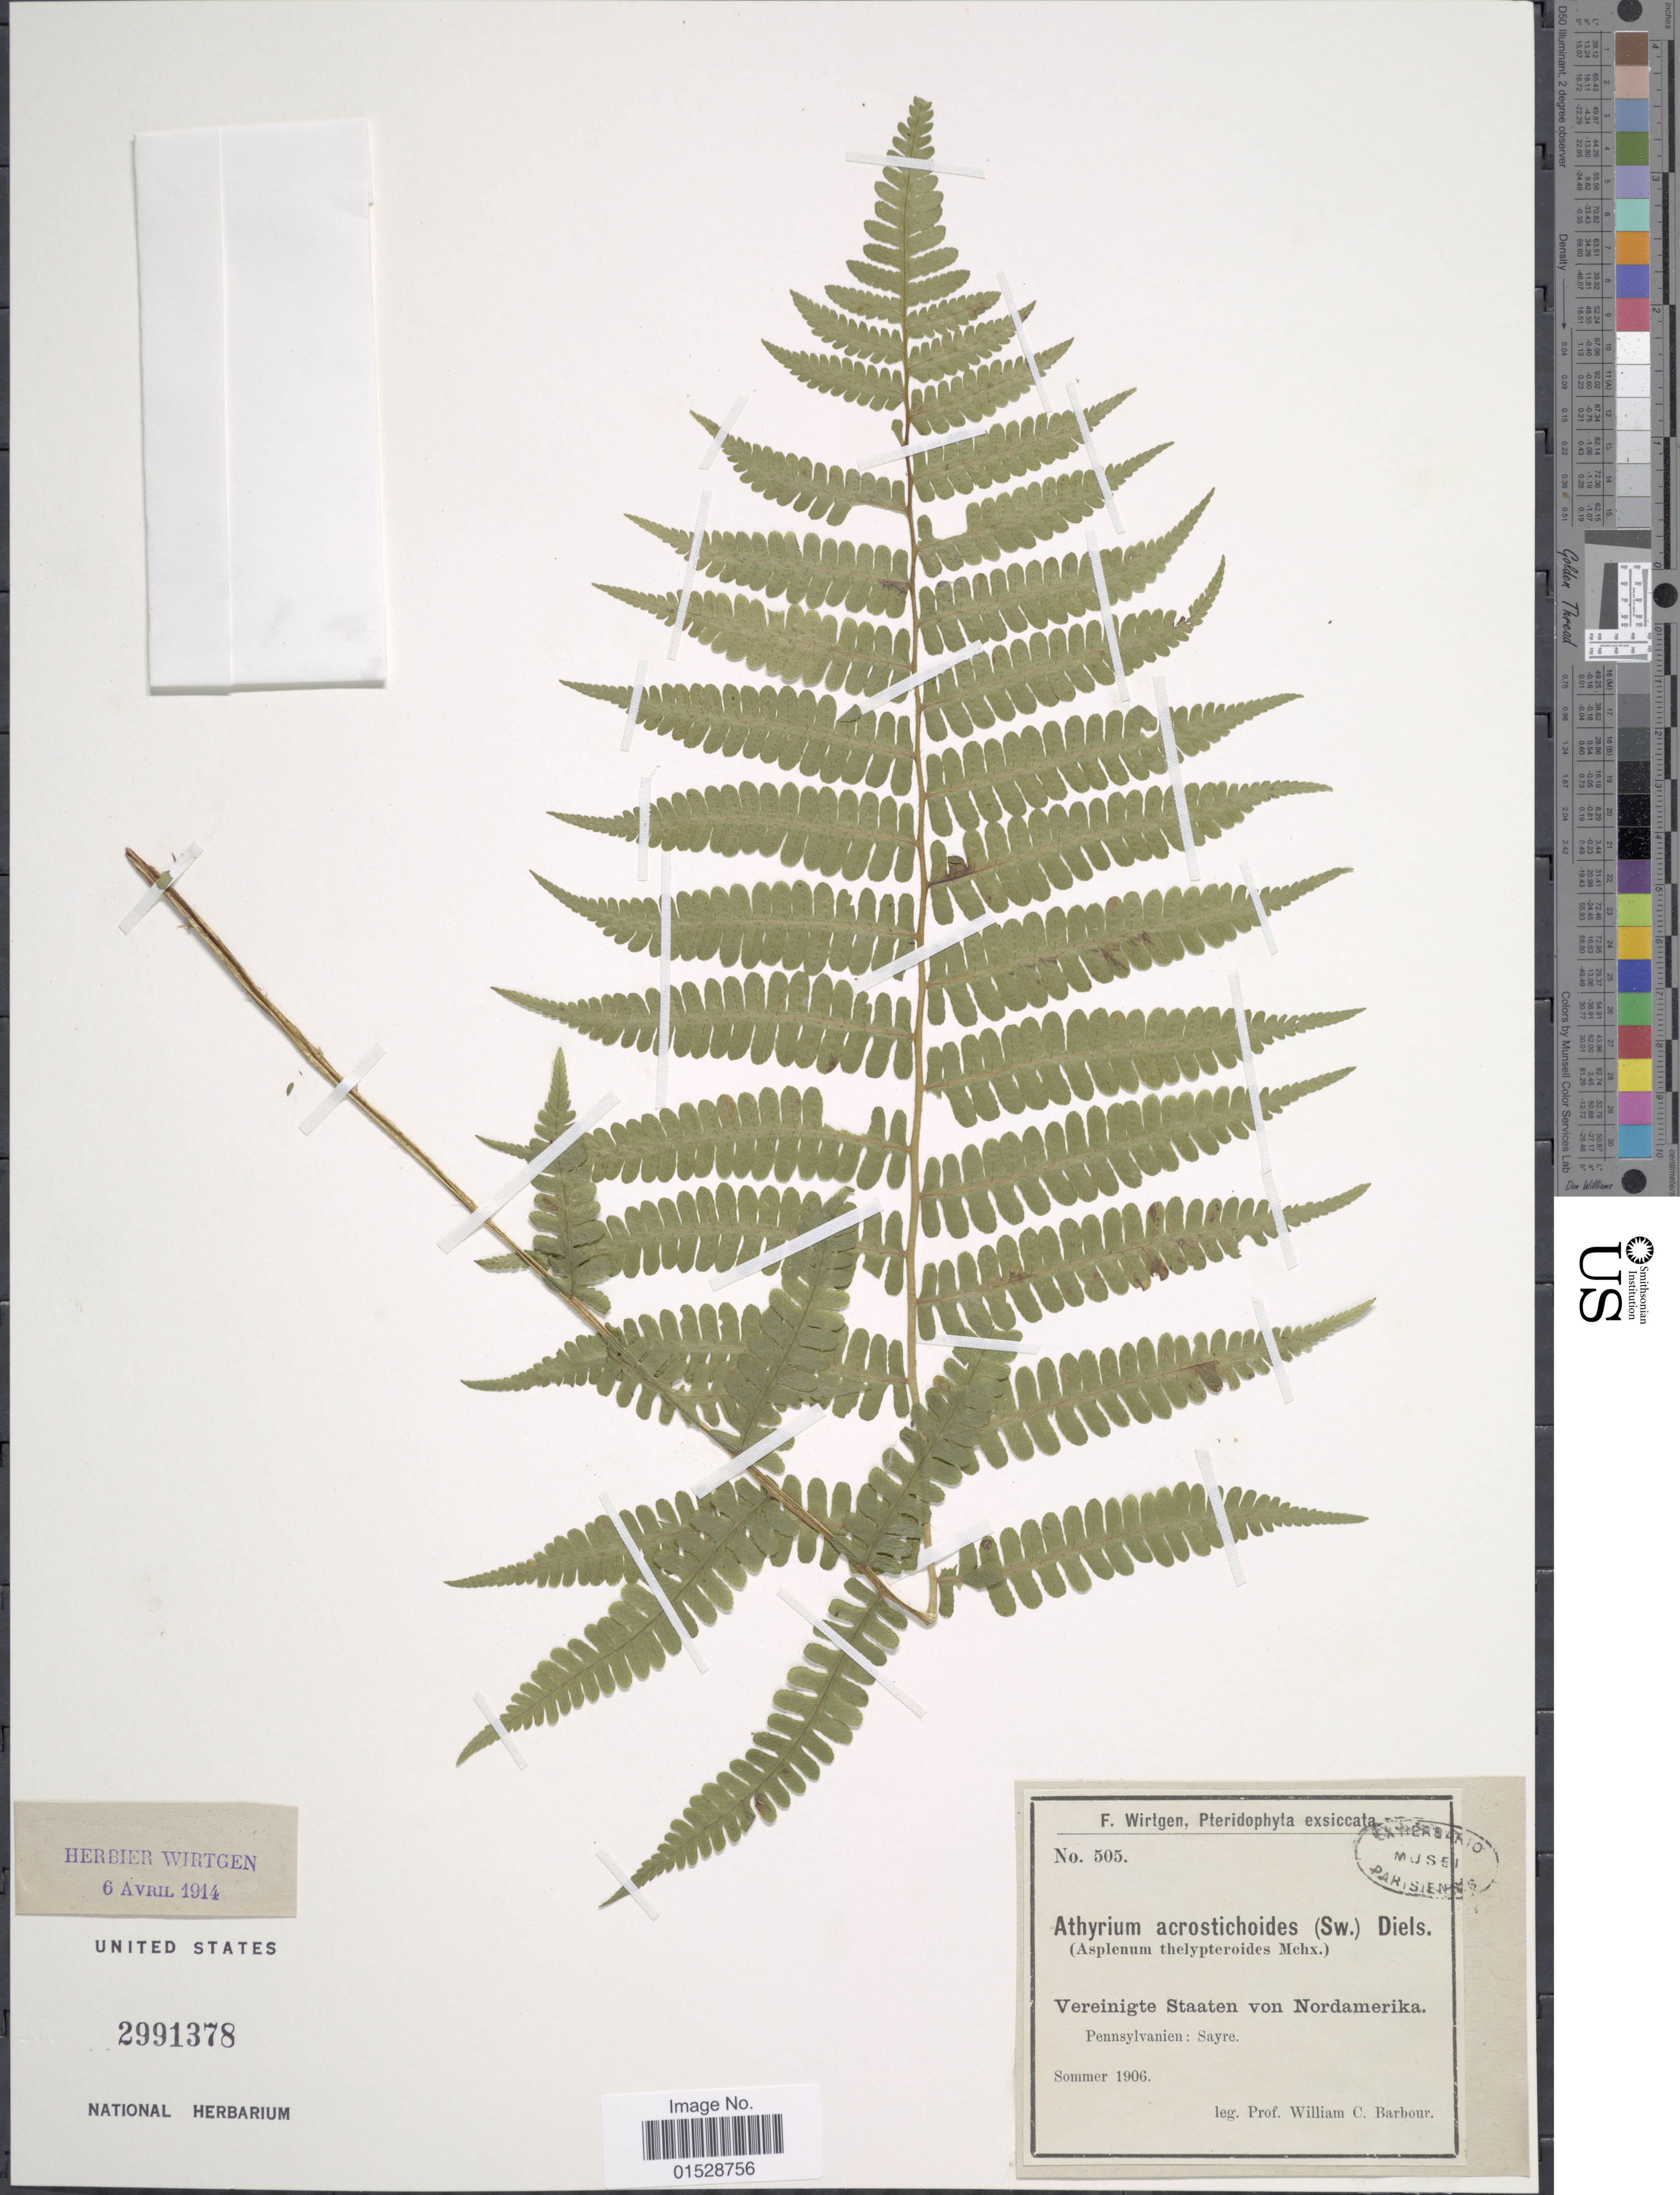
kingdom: Plantae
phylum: Tracheophyta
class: Polypodiopsida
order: Polypodiales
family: Athyriaceae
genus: Deparia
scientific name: Deparia acrostichoides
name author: (Sw.) M. Kato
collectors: W. Barbour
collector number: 505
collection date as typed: Sommer 1906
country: United States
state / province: Pennsylvania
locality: Vereinigte Staaten von Nordamerika, Pennsylvanien: Sayre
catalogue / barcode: US 2991378